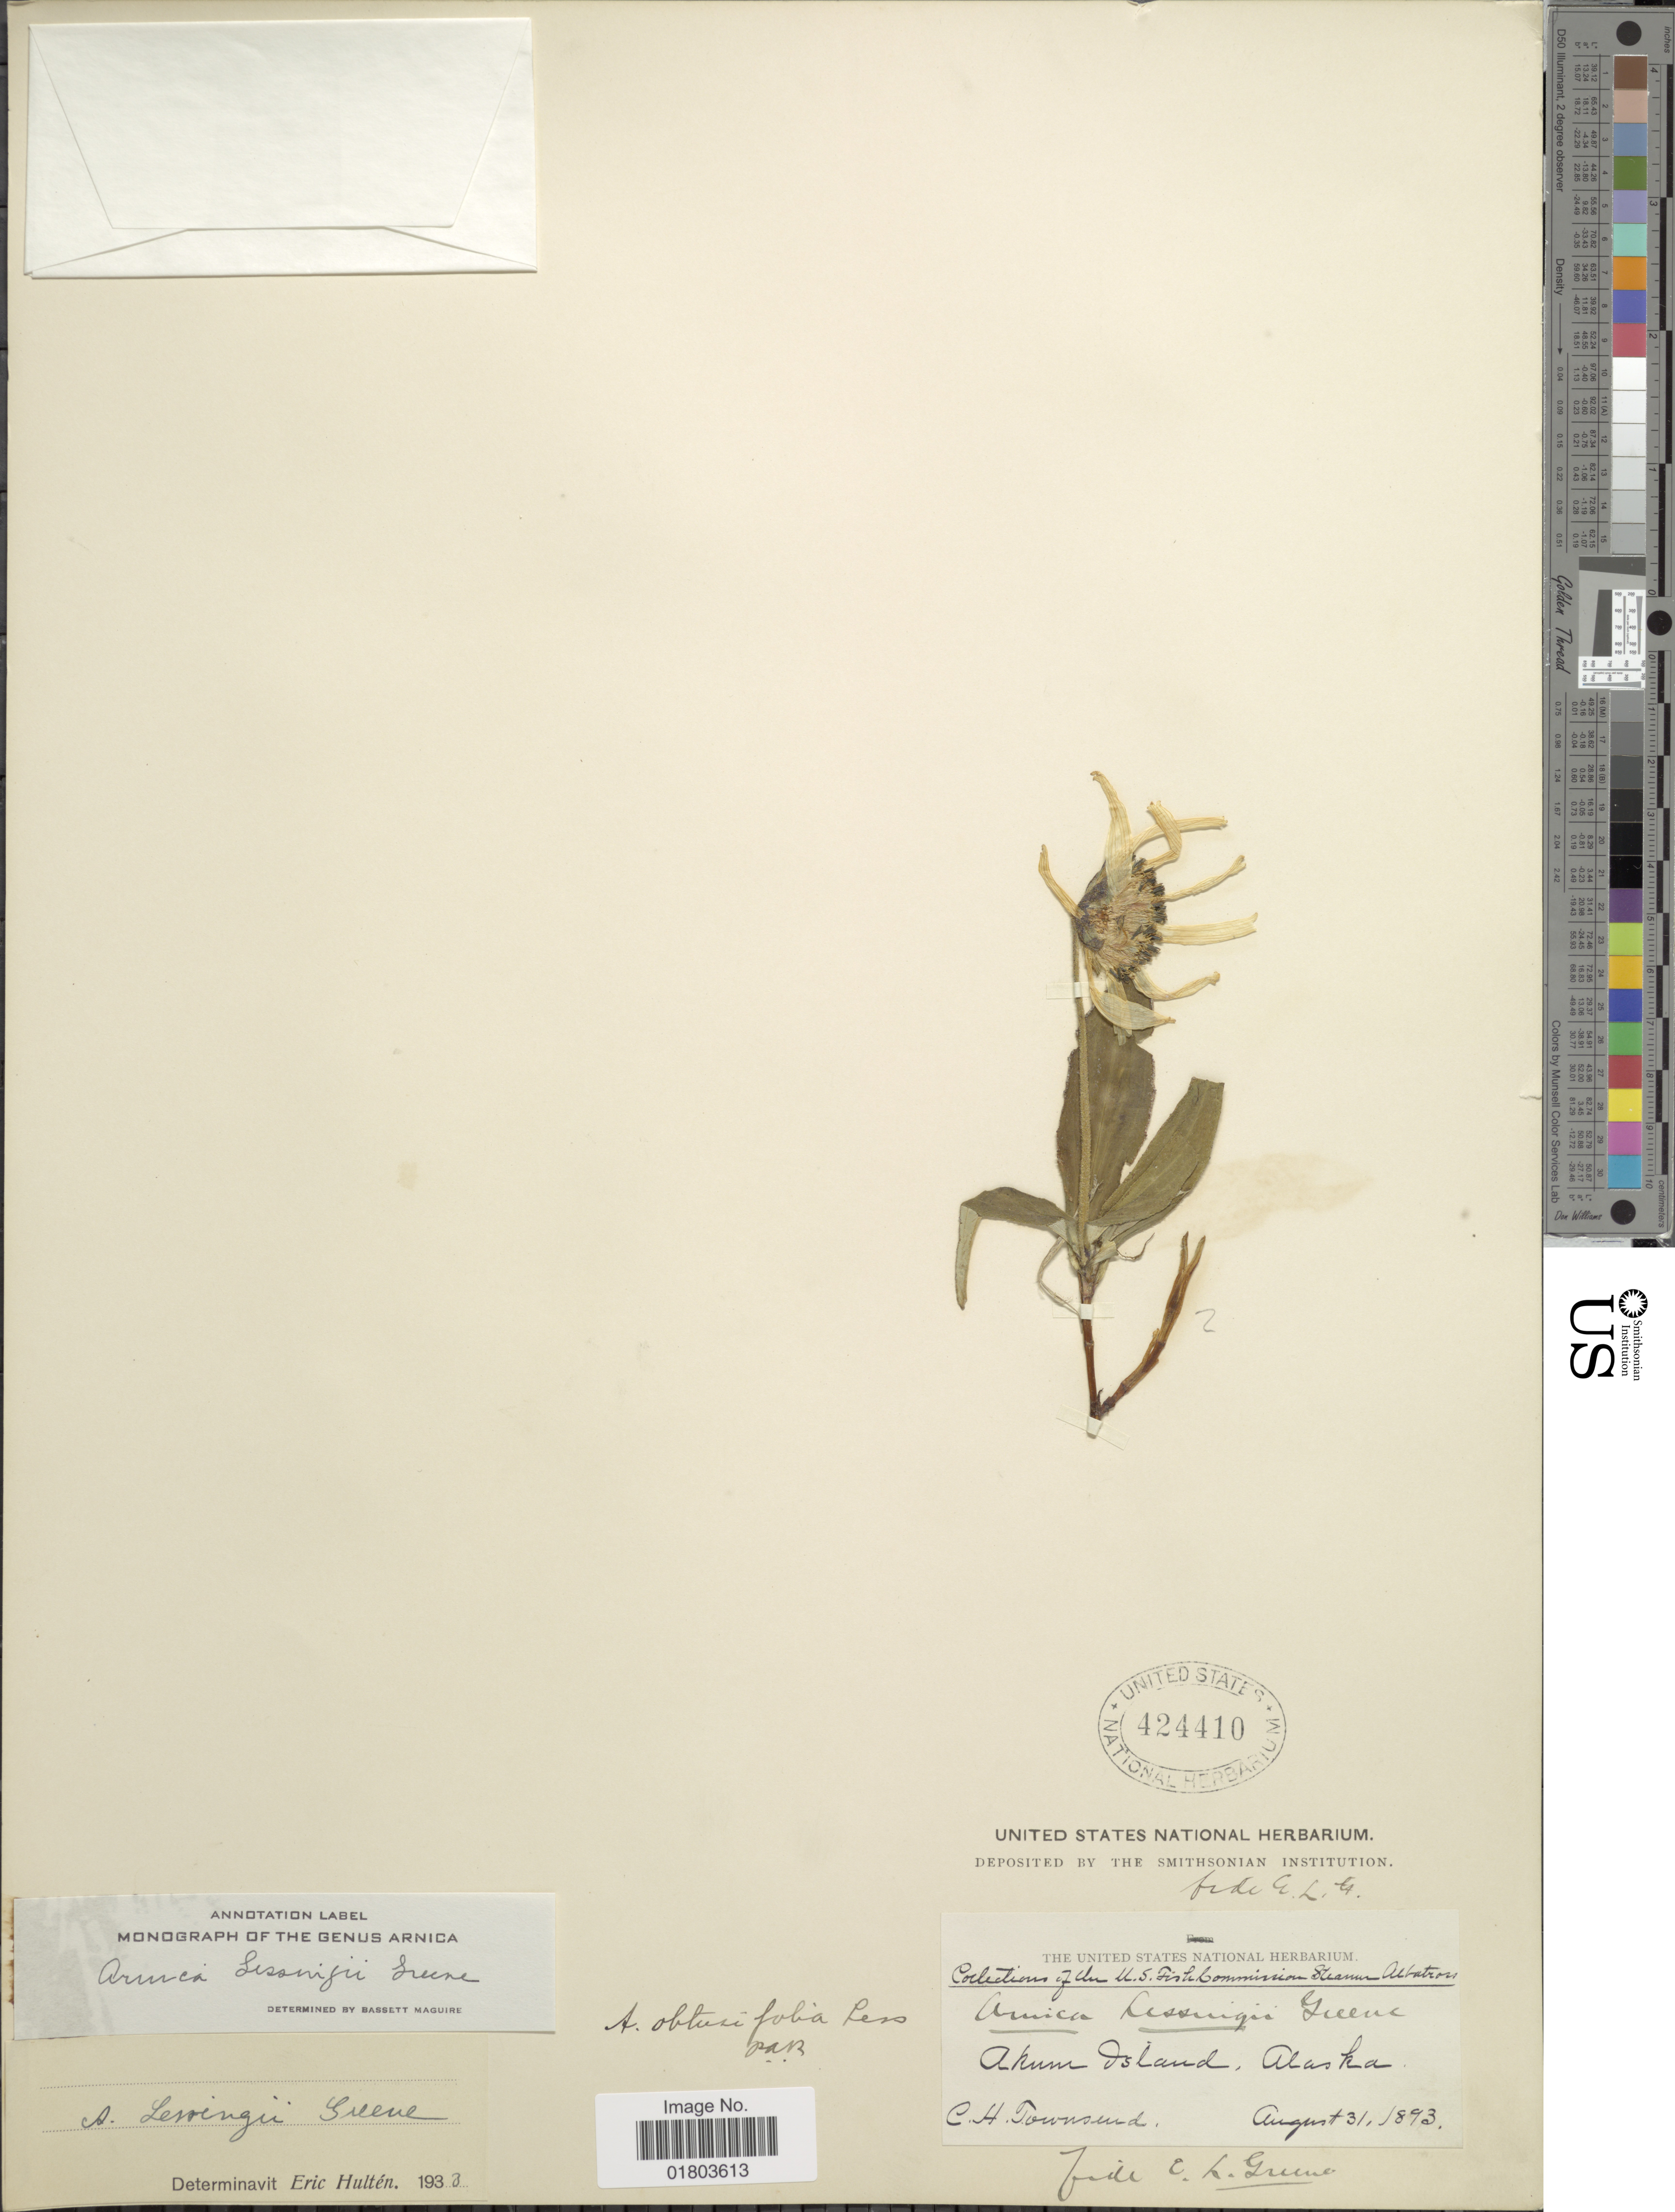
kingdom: Plantae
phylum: Tracheophyta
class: Magnoliopsida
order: Asterales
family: Asteraceae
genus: Arnica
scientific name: Arnica lessingii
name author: (Torr. & A. Gray) Greene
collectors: C. H. Townsend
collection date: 1893-08-31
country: United States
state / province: Alaska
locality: Akum Island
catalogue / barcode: US 424410